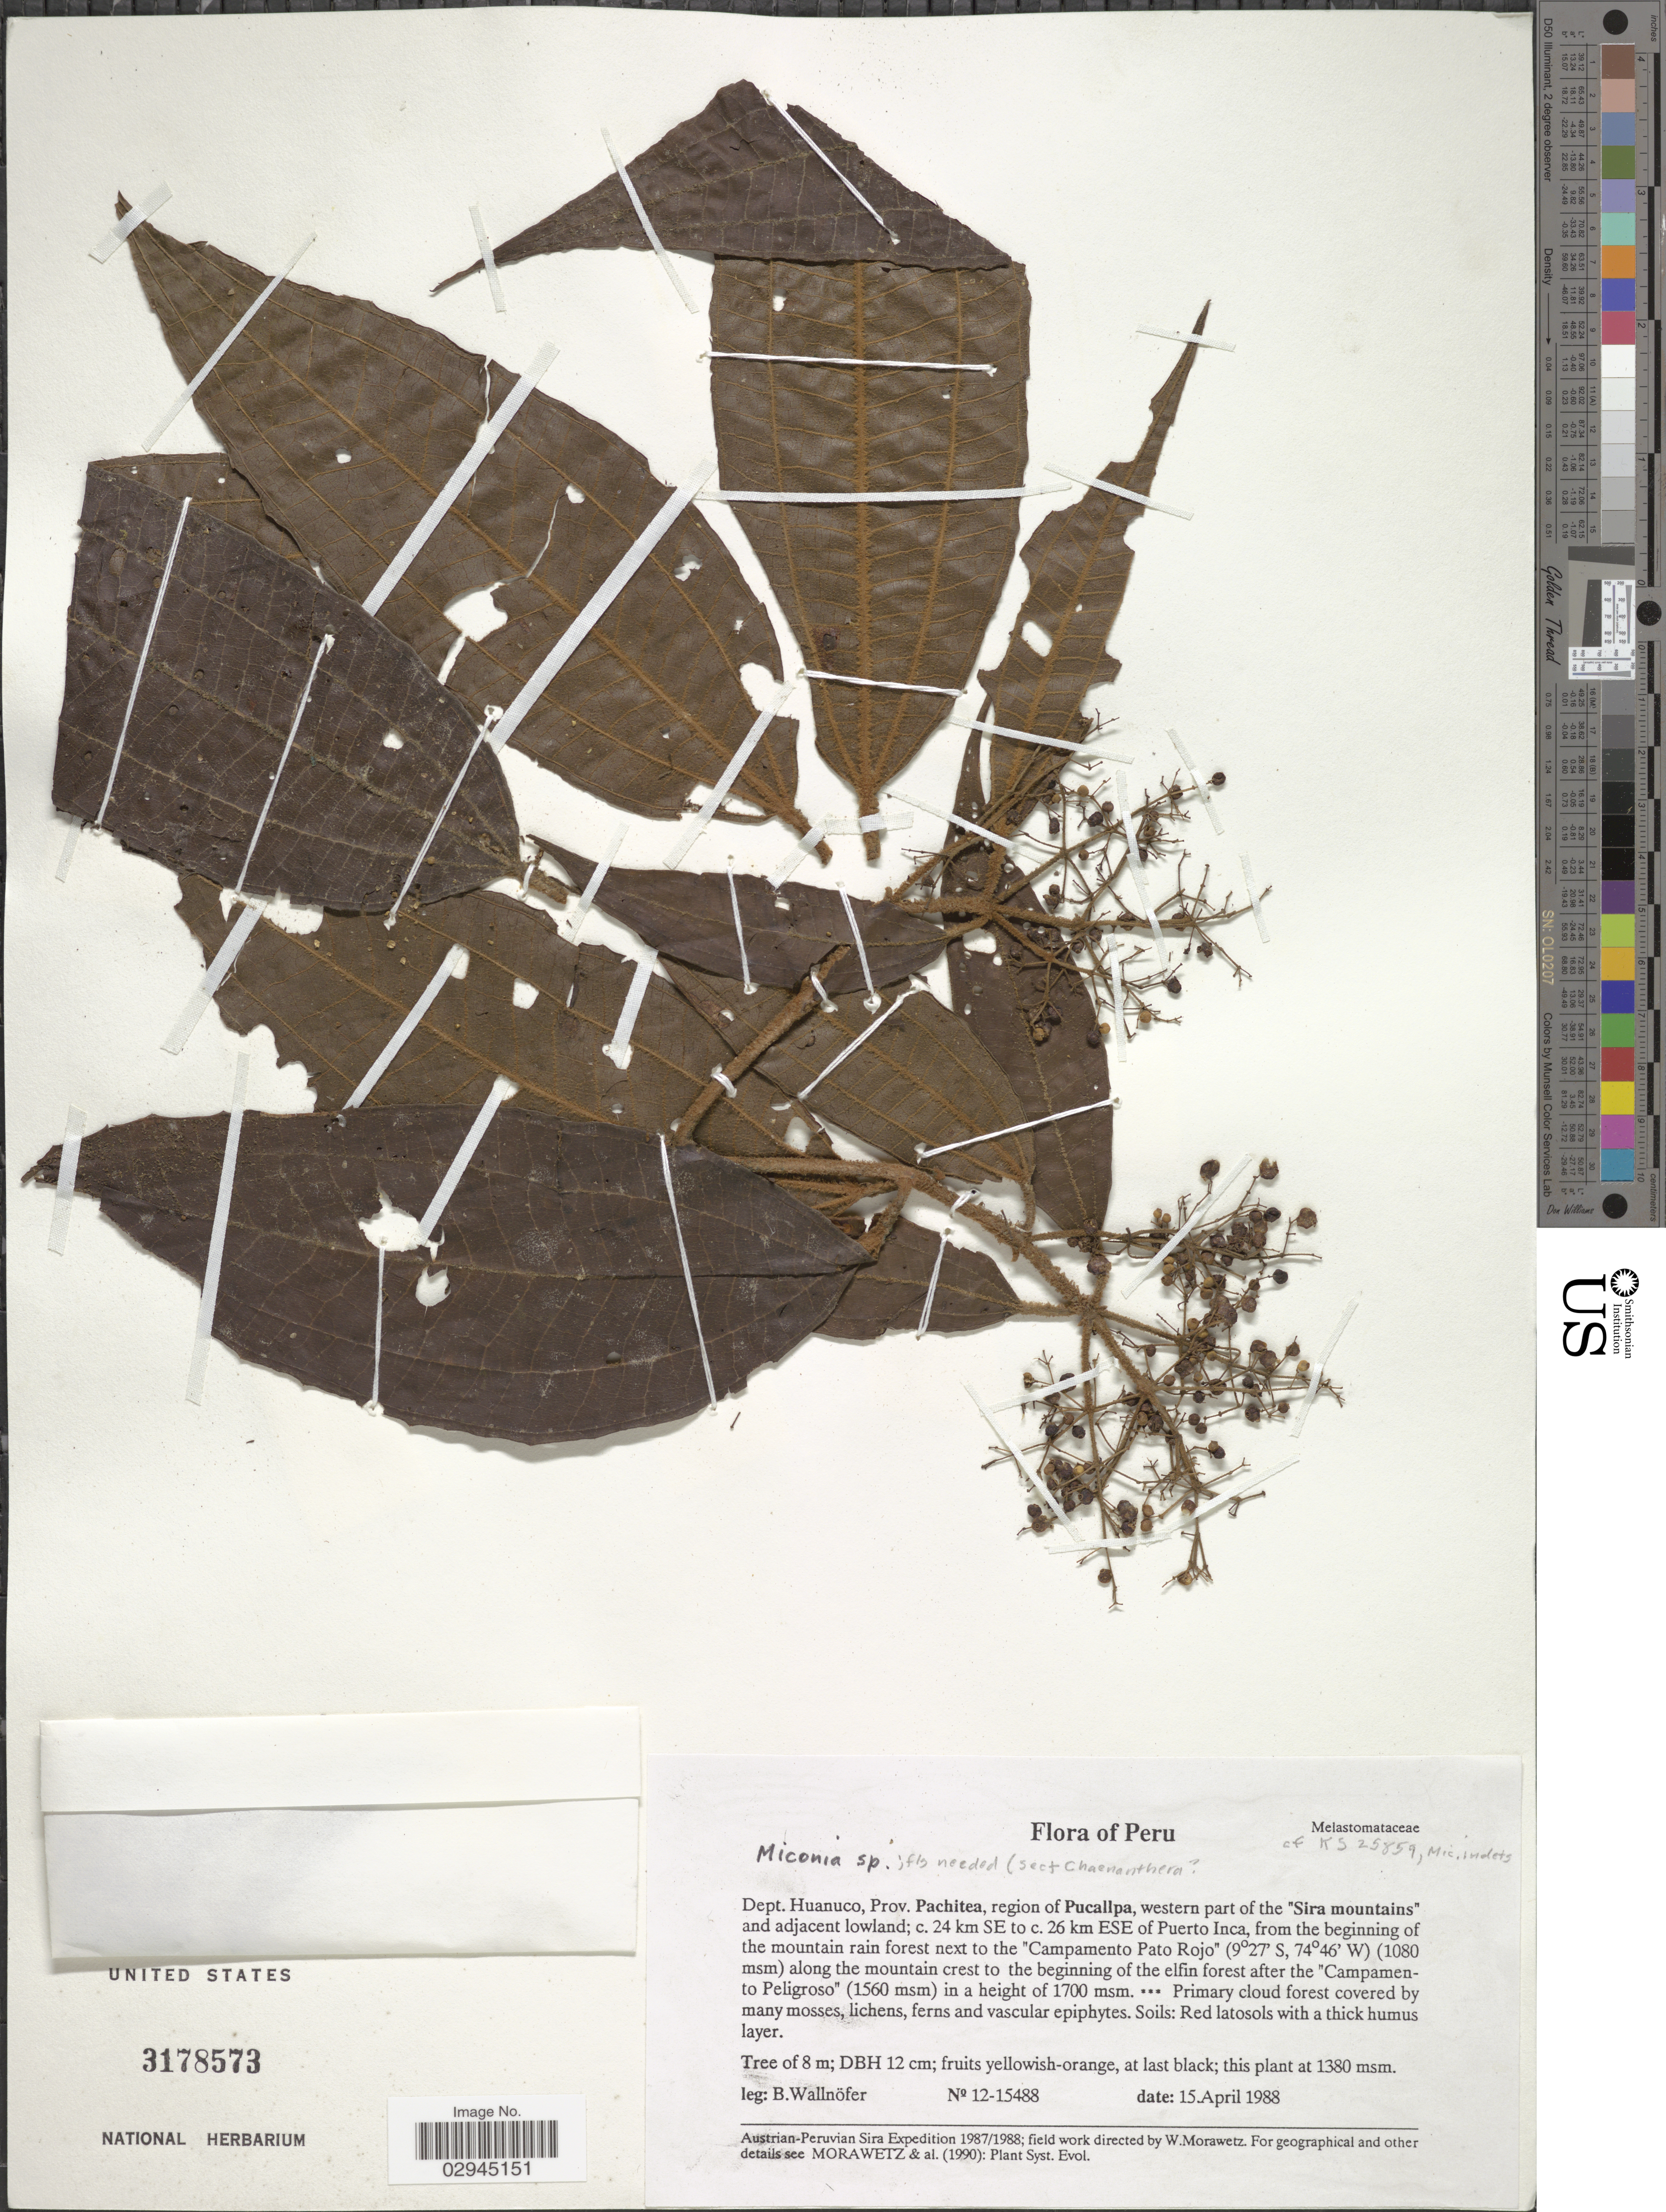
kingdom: Plantae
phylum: Tracheophyta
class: Magnoliopsida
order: Myrtales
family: Melastomataceae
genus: Miconia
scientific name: Miconia sp.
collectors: B. Wallnöfer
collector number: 12-15488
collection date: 1988-04-15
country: Peru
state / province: Huánuco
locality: Dept. Huanuco, Prov. Pachitea, region of Pucallpa, western part of the "Sira mountains" and adjacent lowland; c. 24 km SE to c. 26 km ESE of Puerto Inca, from the beginning of the mountain rain forest next to the "Campamento Pato Rojo" along the mountain crest to the beginning of the elfin forest after the Campamento Peligroso.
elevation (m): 1080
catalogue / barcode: US 3178573